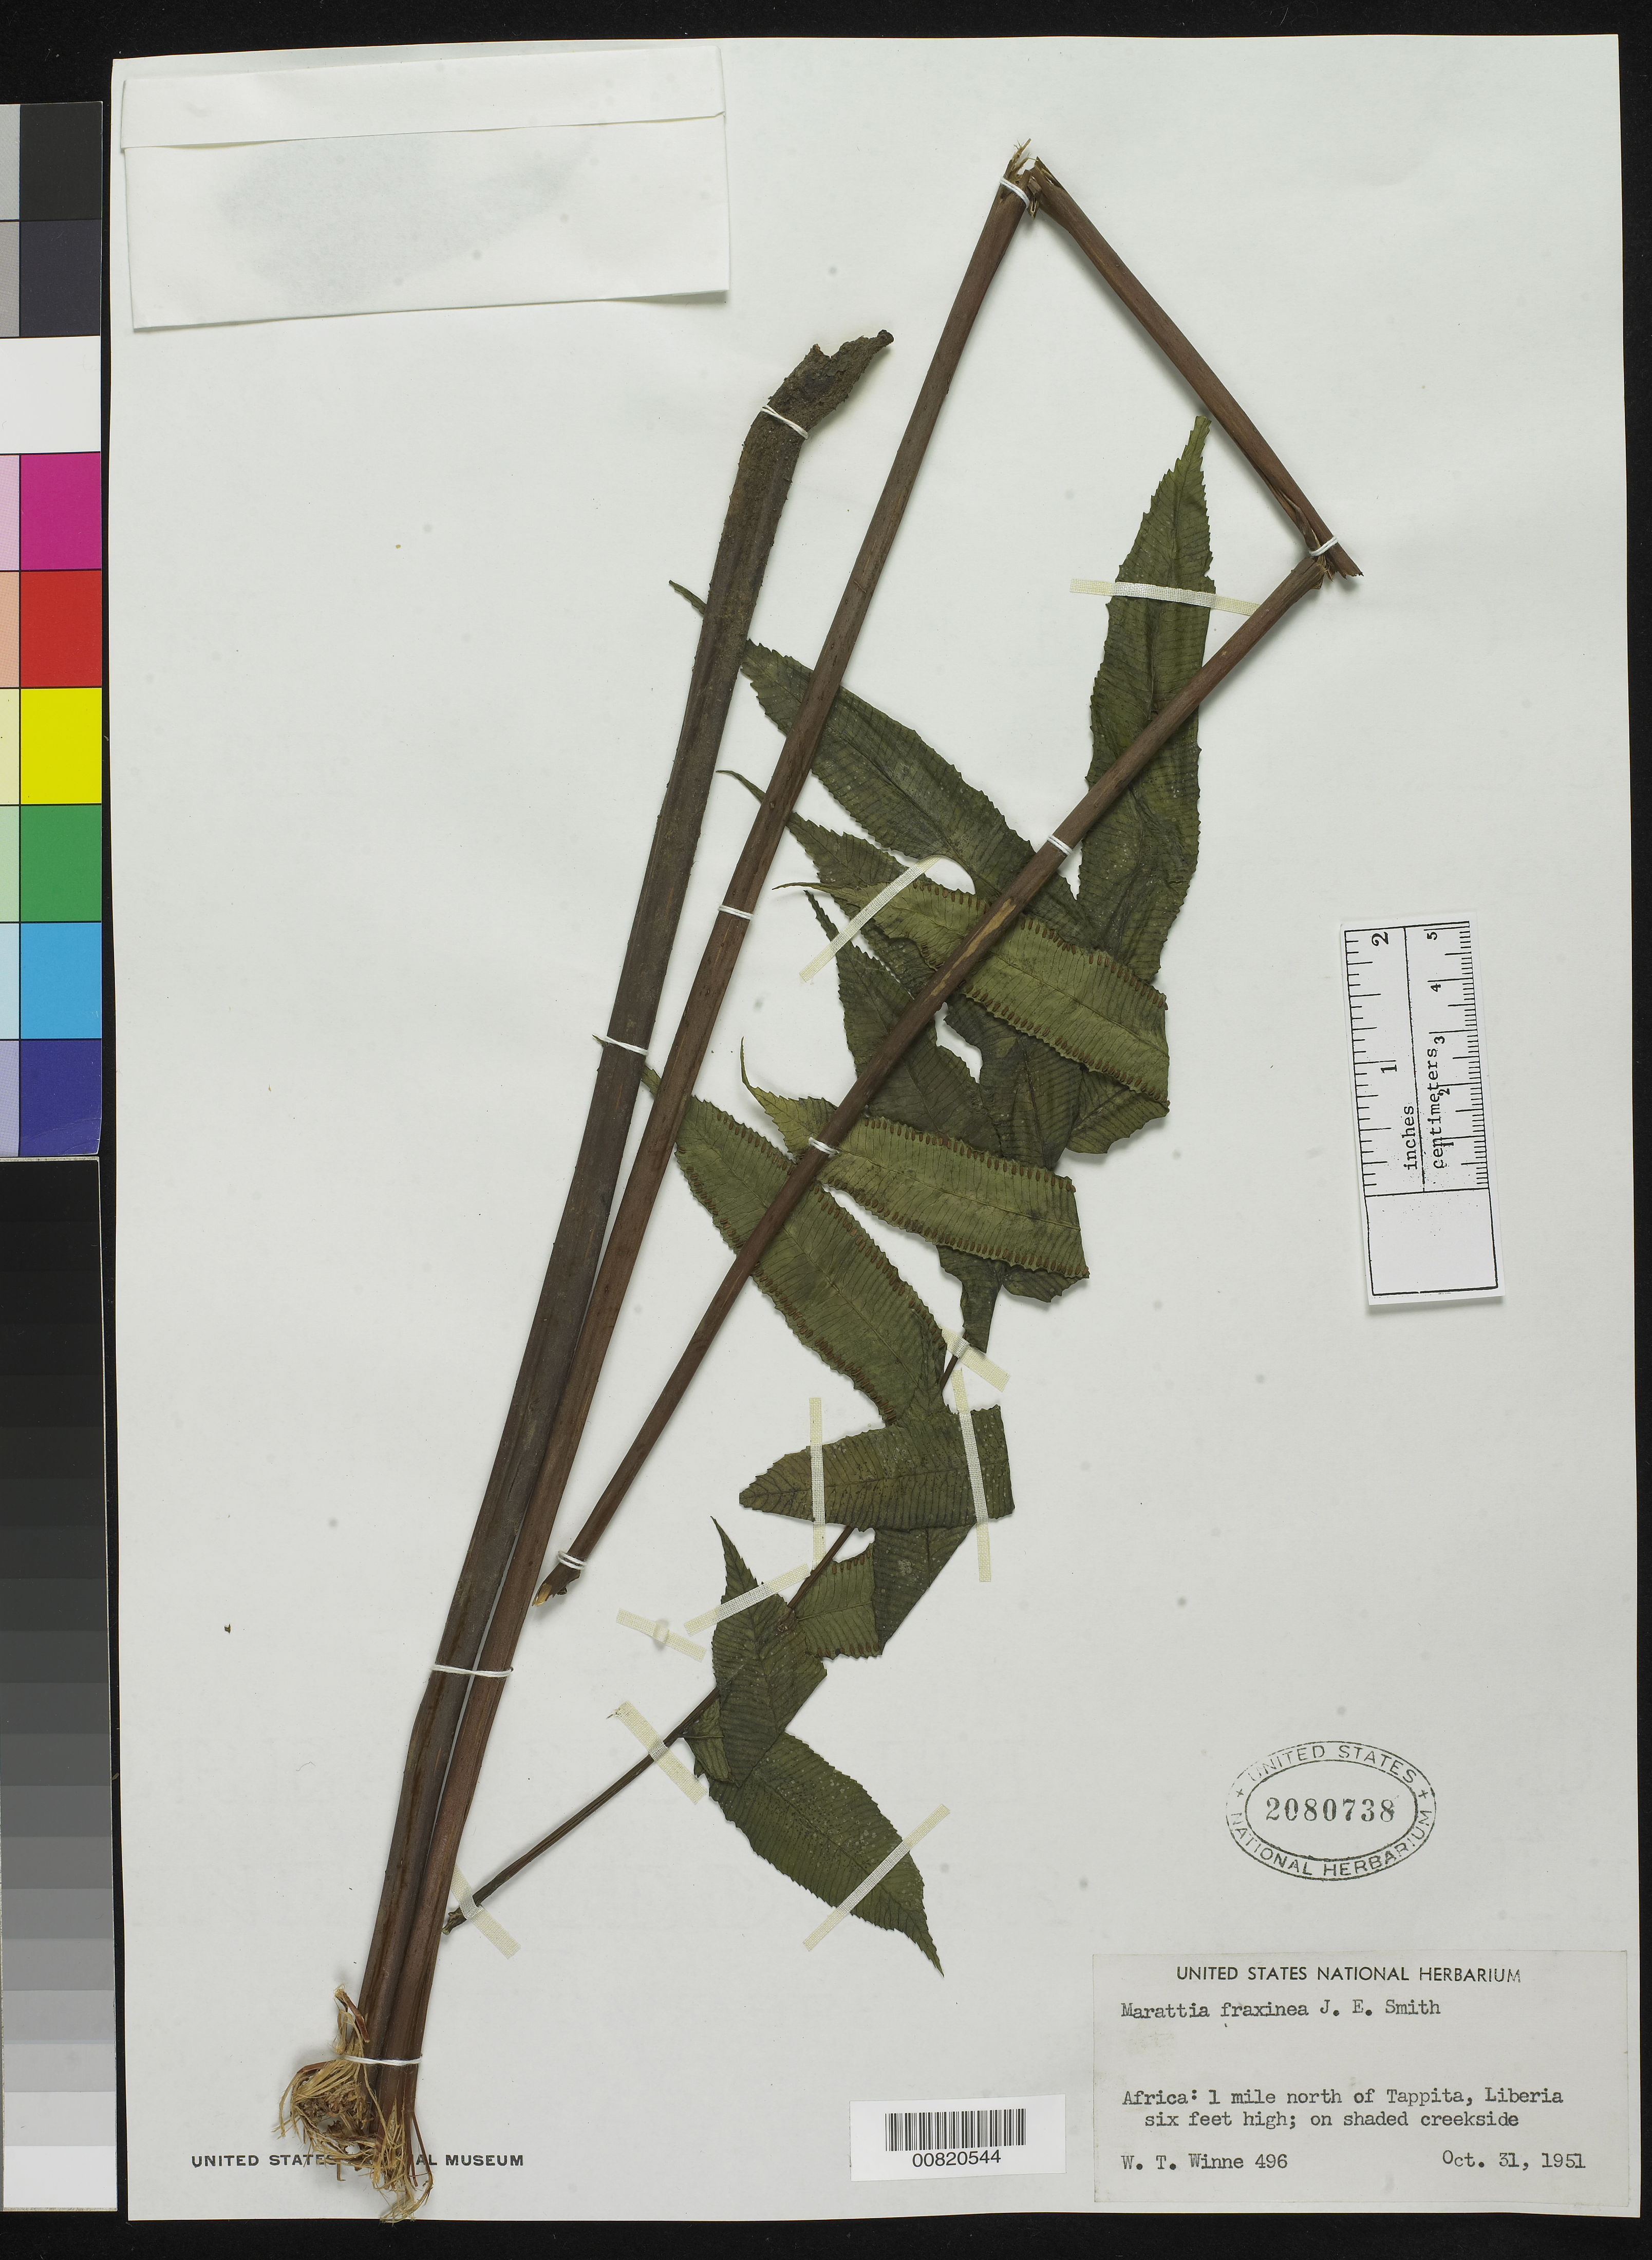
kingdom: Plantae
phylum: Tracheophyta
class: Polypodiopsida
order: Marattiales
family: Marattiaceae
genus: Ptisana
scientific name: Ptisana fraxinea var. fraxinea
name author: (Sm.) Murdock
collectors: -. Winne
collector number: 496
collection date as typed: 31 Oct 1951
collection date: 1951-10-31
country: Liberia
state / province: Nimba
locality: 1 mile N of Tappita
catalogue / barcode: US 2080783